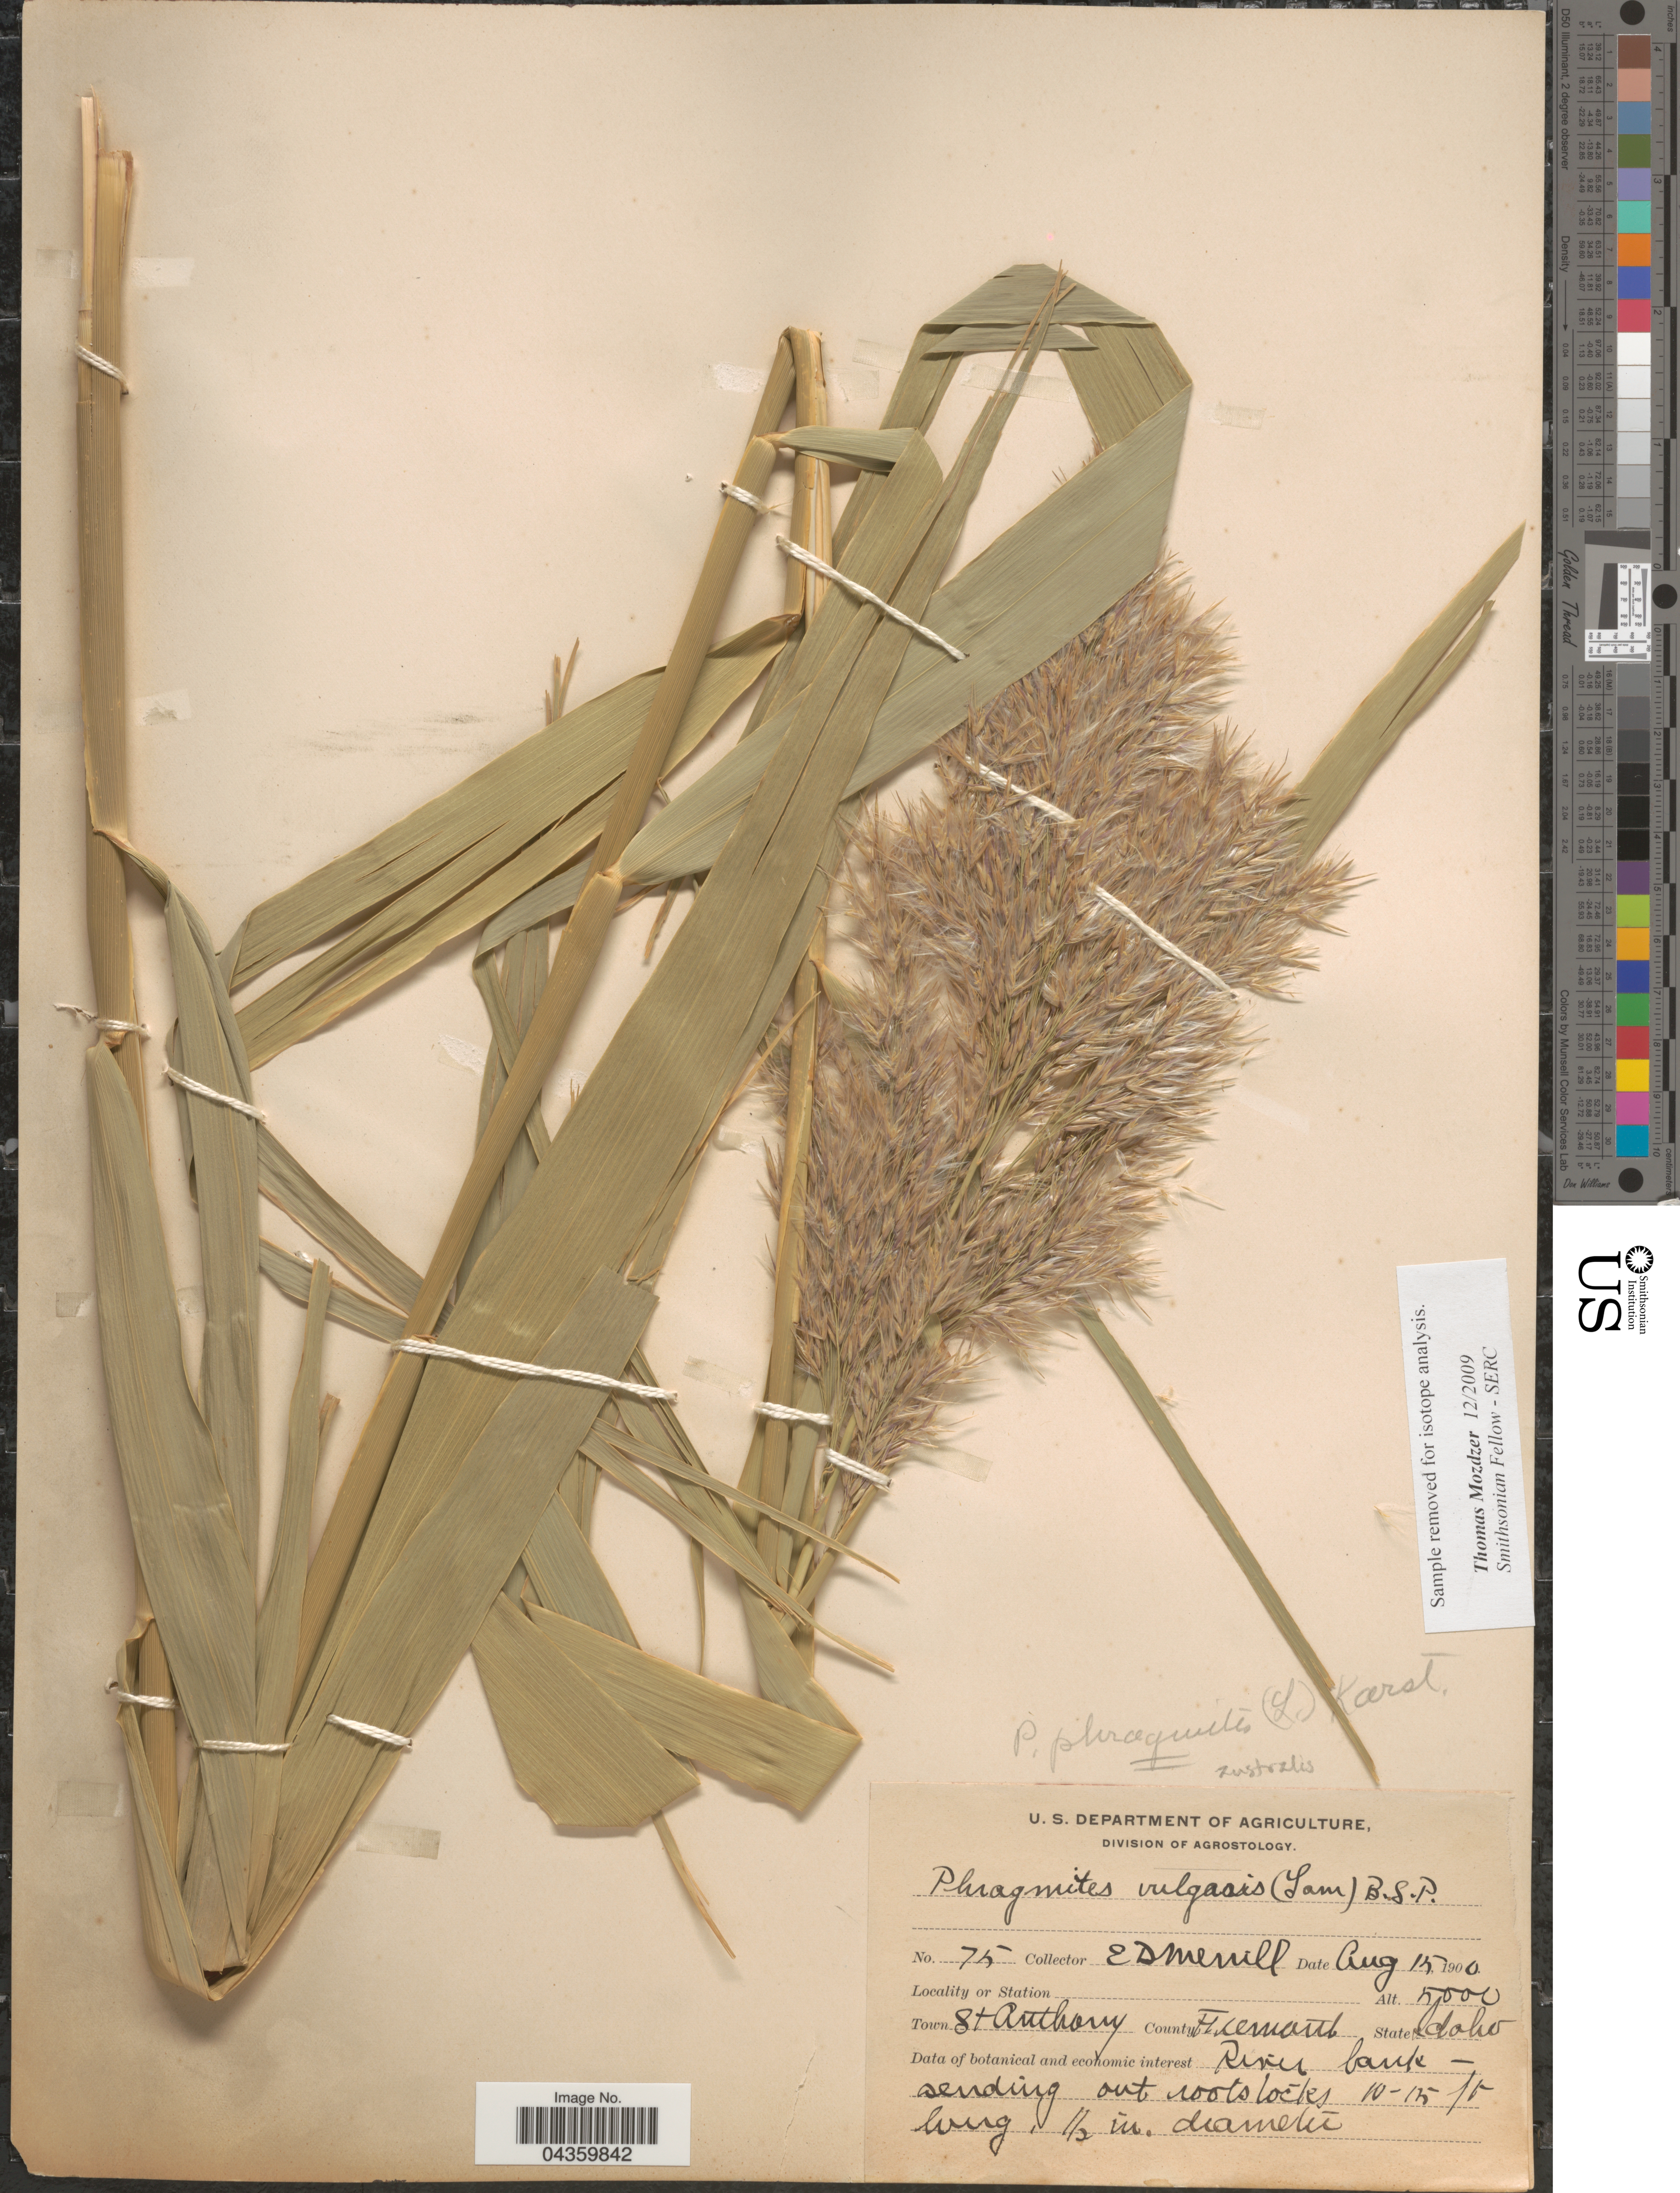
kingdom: Plantae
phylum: Tracheophyta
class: Liliopsida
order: Poales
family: Poaceae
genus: Phragmites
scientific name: Phragmites australis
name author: (Cav.) Trin. ex Steud.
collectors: E. D. Merrill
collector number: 75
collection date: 1900-08-15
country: United States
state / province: Idaho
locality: Town St Anthony. County Fremont.